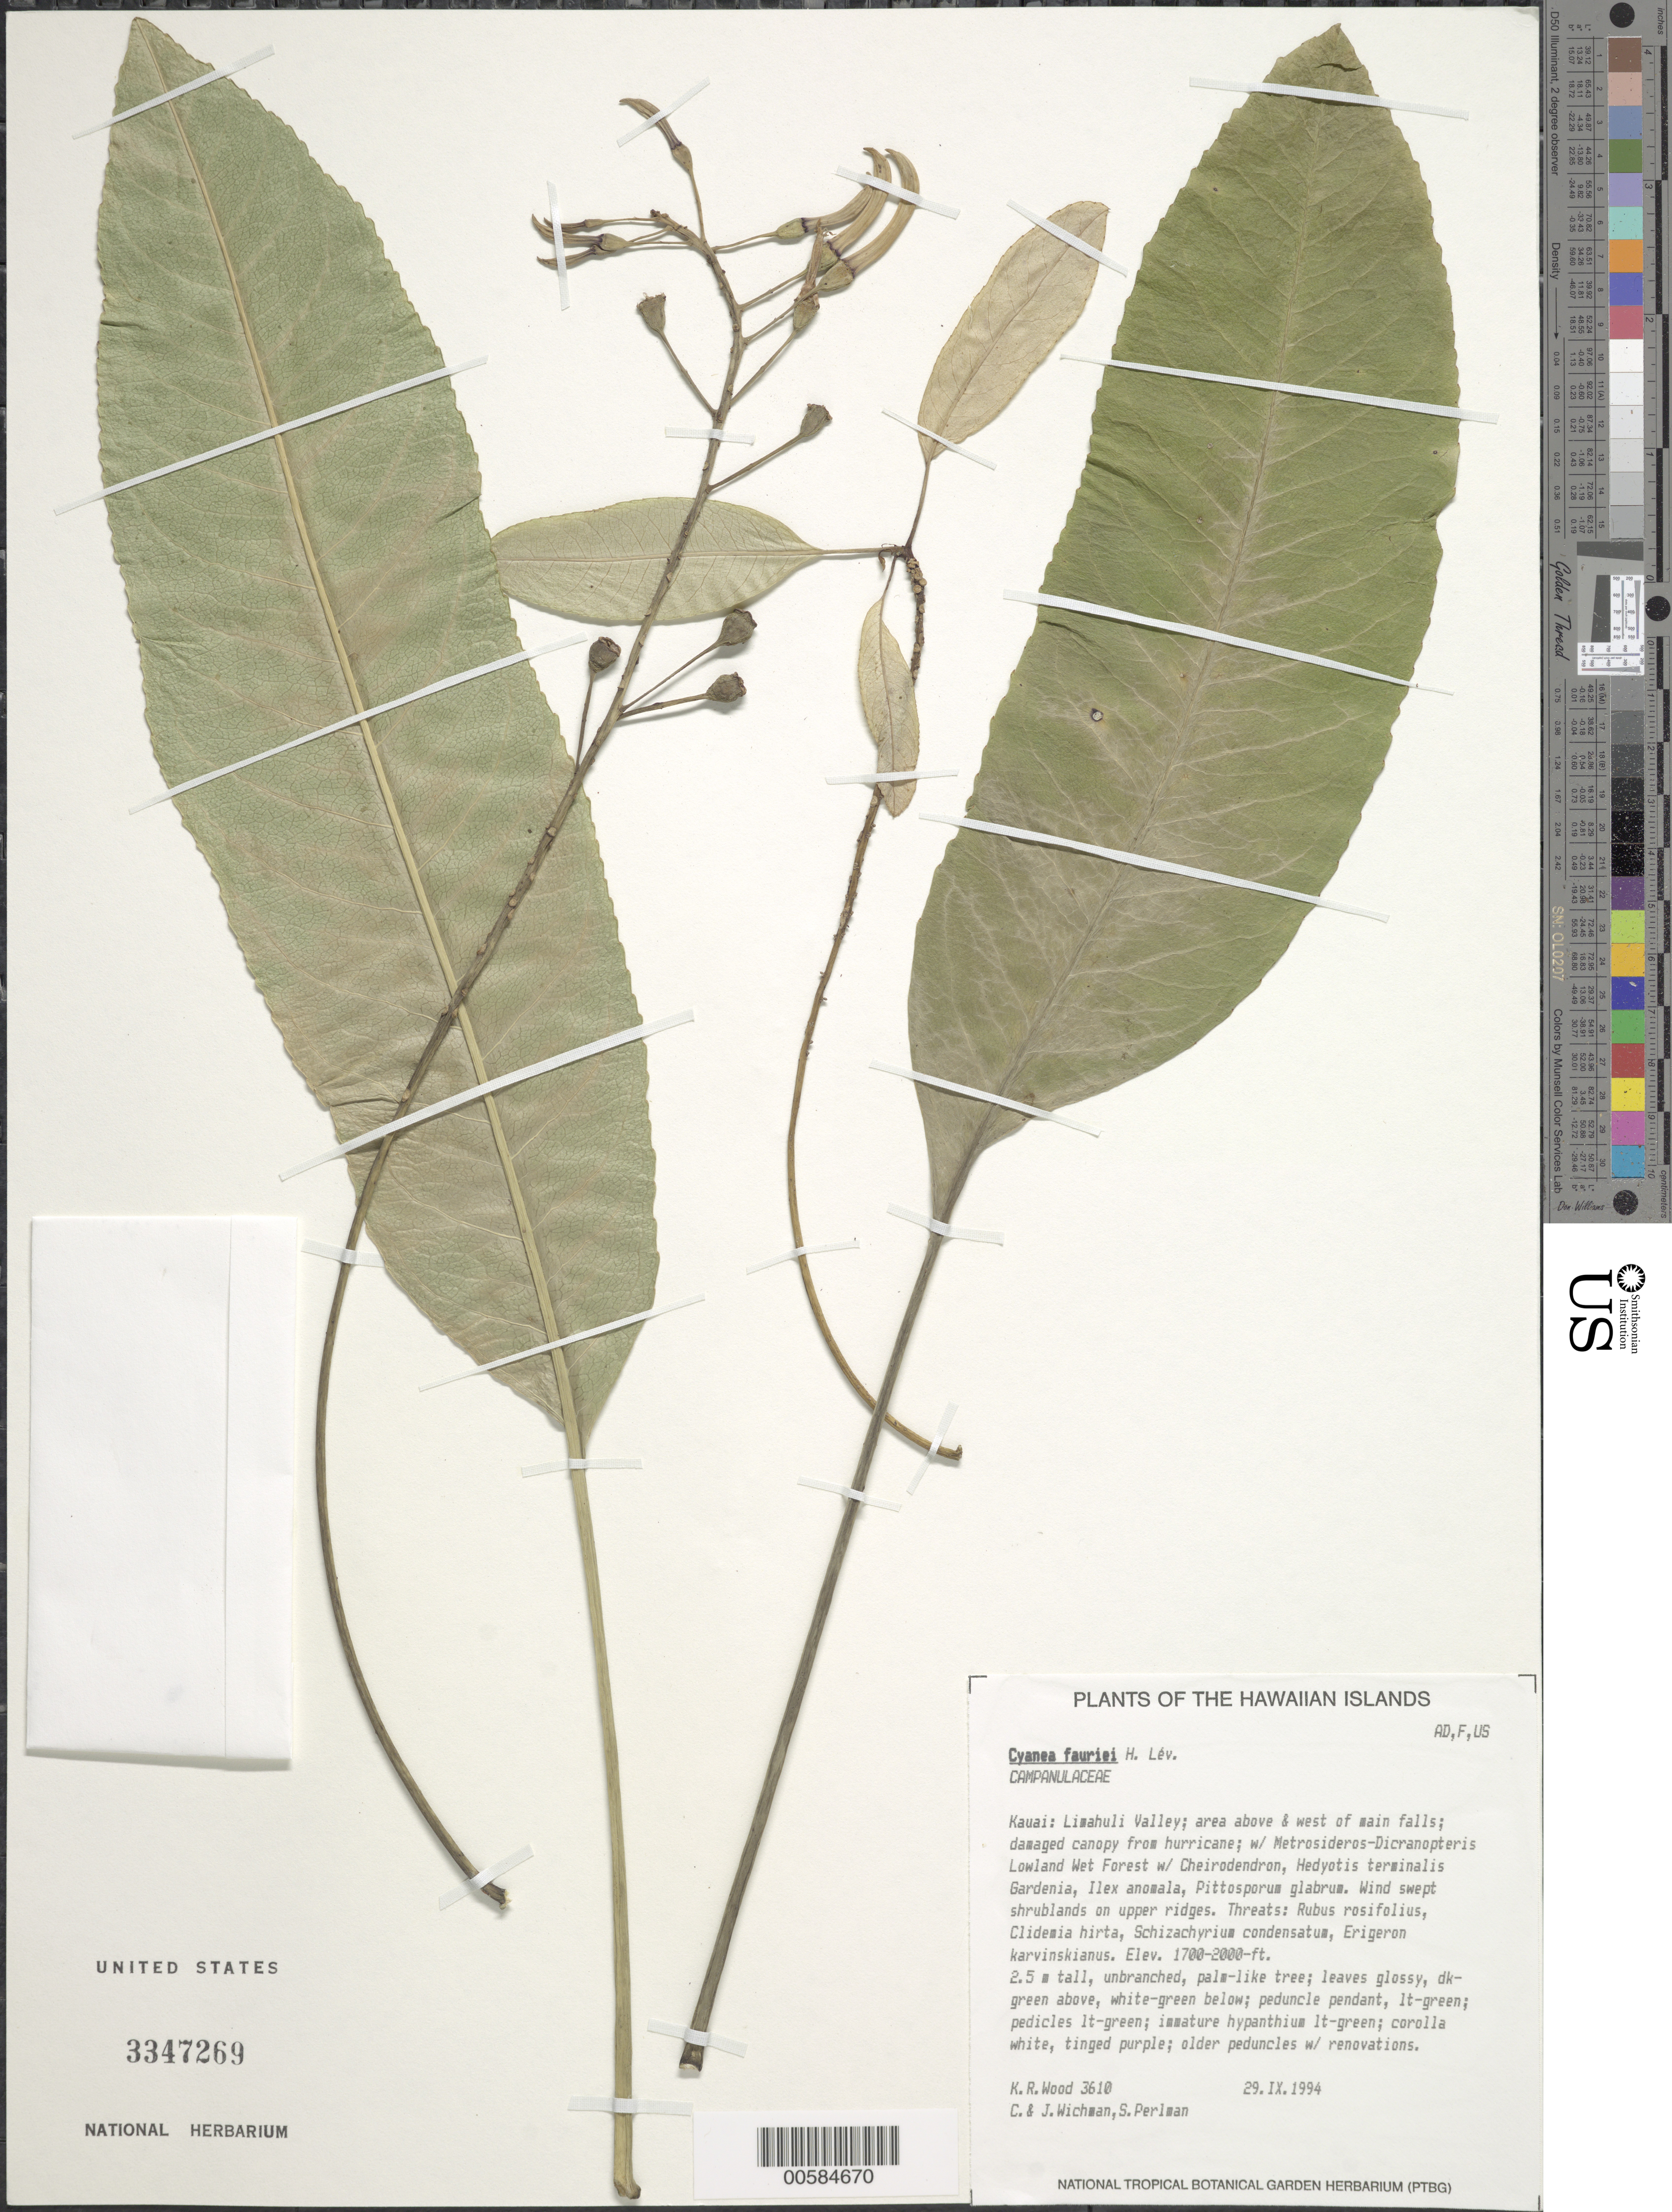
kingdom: Plantae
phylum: Tracheophyta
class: Magnoliopsida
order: Asterales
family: Campanulaceae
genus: Cyanea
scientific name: Cyanea coriacea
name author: (A. Gray) Hillebr.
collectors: K. R. Wood, C. Wichman, J. Wichman & S. P. Perlman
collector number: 3610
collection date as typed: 29 Sep 1994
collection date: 1994-09-29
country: United States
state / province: Hawaii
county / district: Kauai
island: Kaua'i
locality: Limahuli Valley; area above & W of main falls.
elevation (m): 518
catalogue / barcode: US 3347269